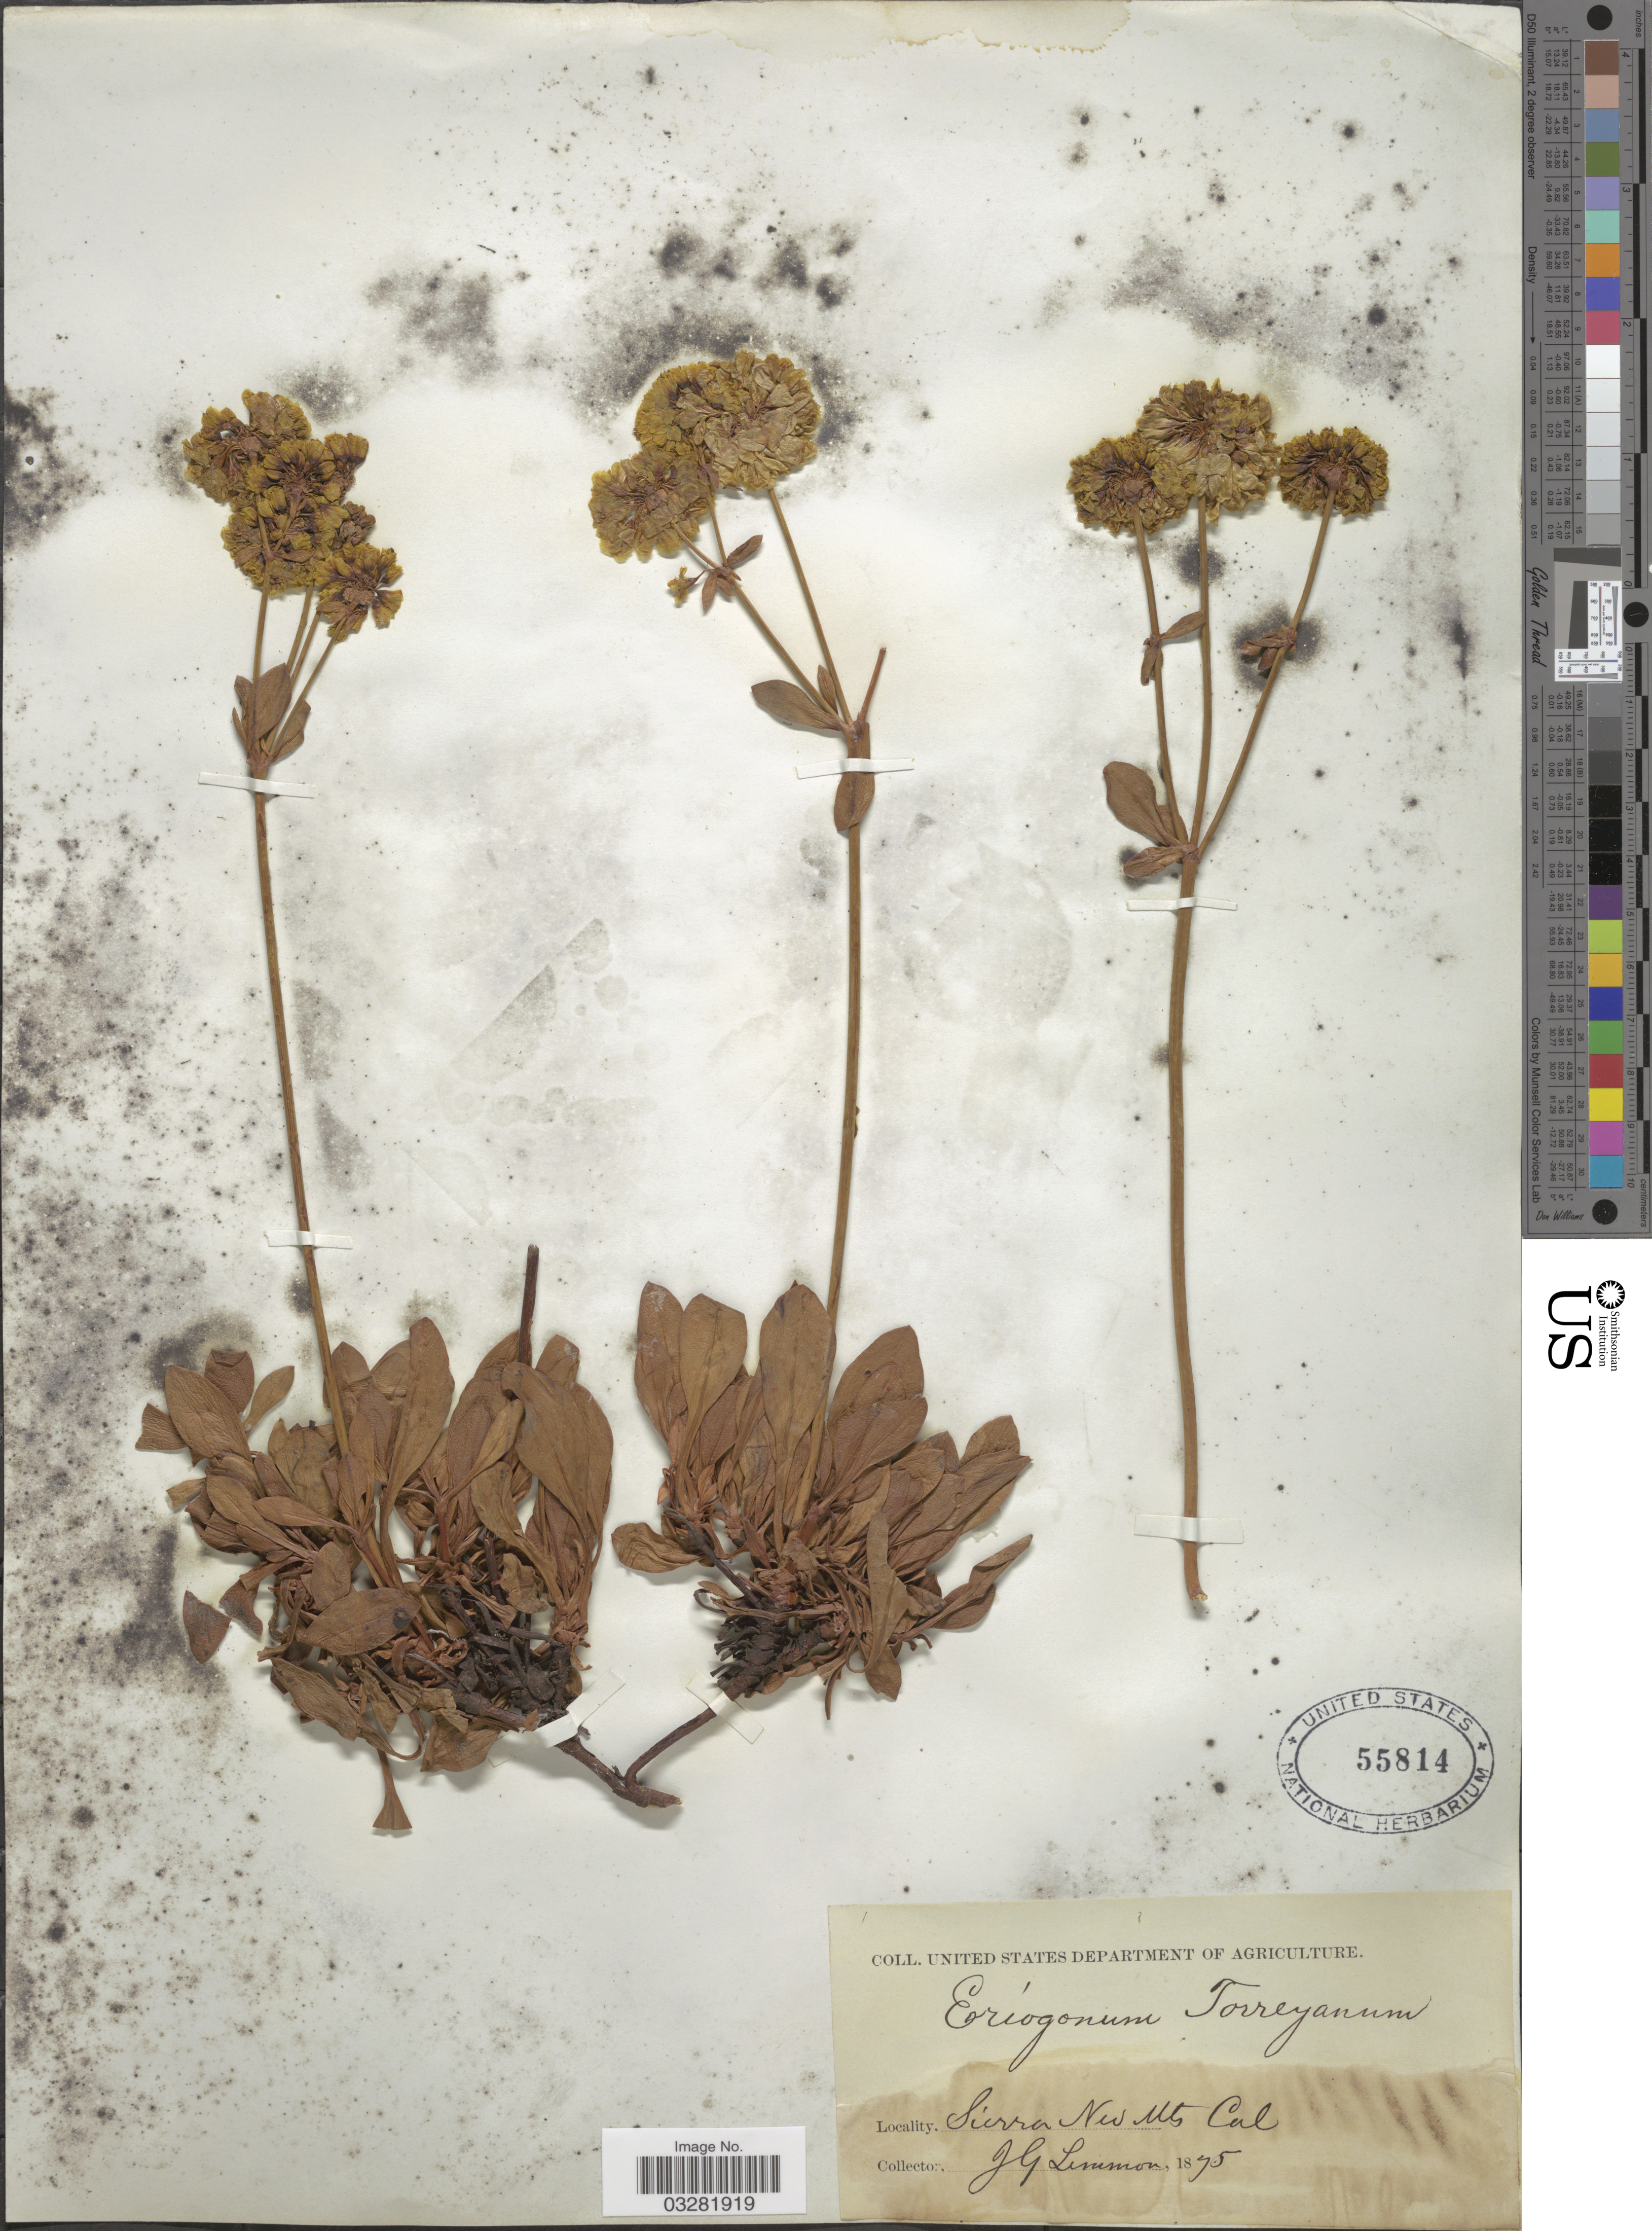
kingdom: Plantae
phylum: Tracheophyta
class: Magnoliopsida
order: Caryophyllales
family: Polygonaceae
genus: Eriogonum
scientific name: Eriogonum umbellatum var. torreyanum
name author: (A. Gray) M.E. Jones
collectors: J. Lemmon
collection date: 1875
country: United States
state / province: California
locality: Sierra Nev Mts.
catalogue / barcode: US 55814